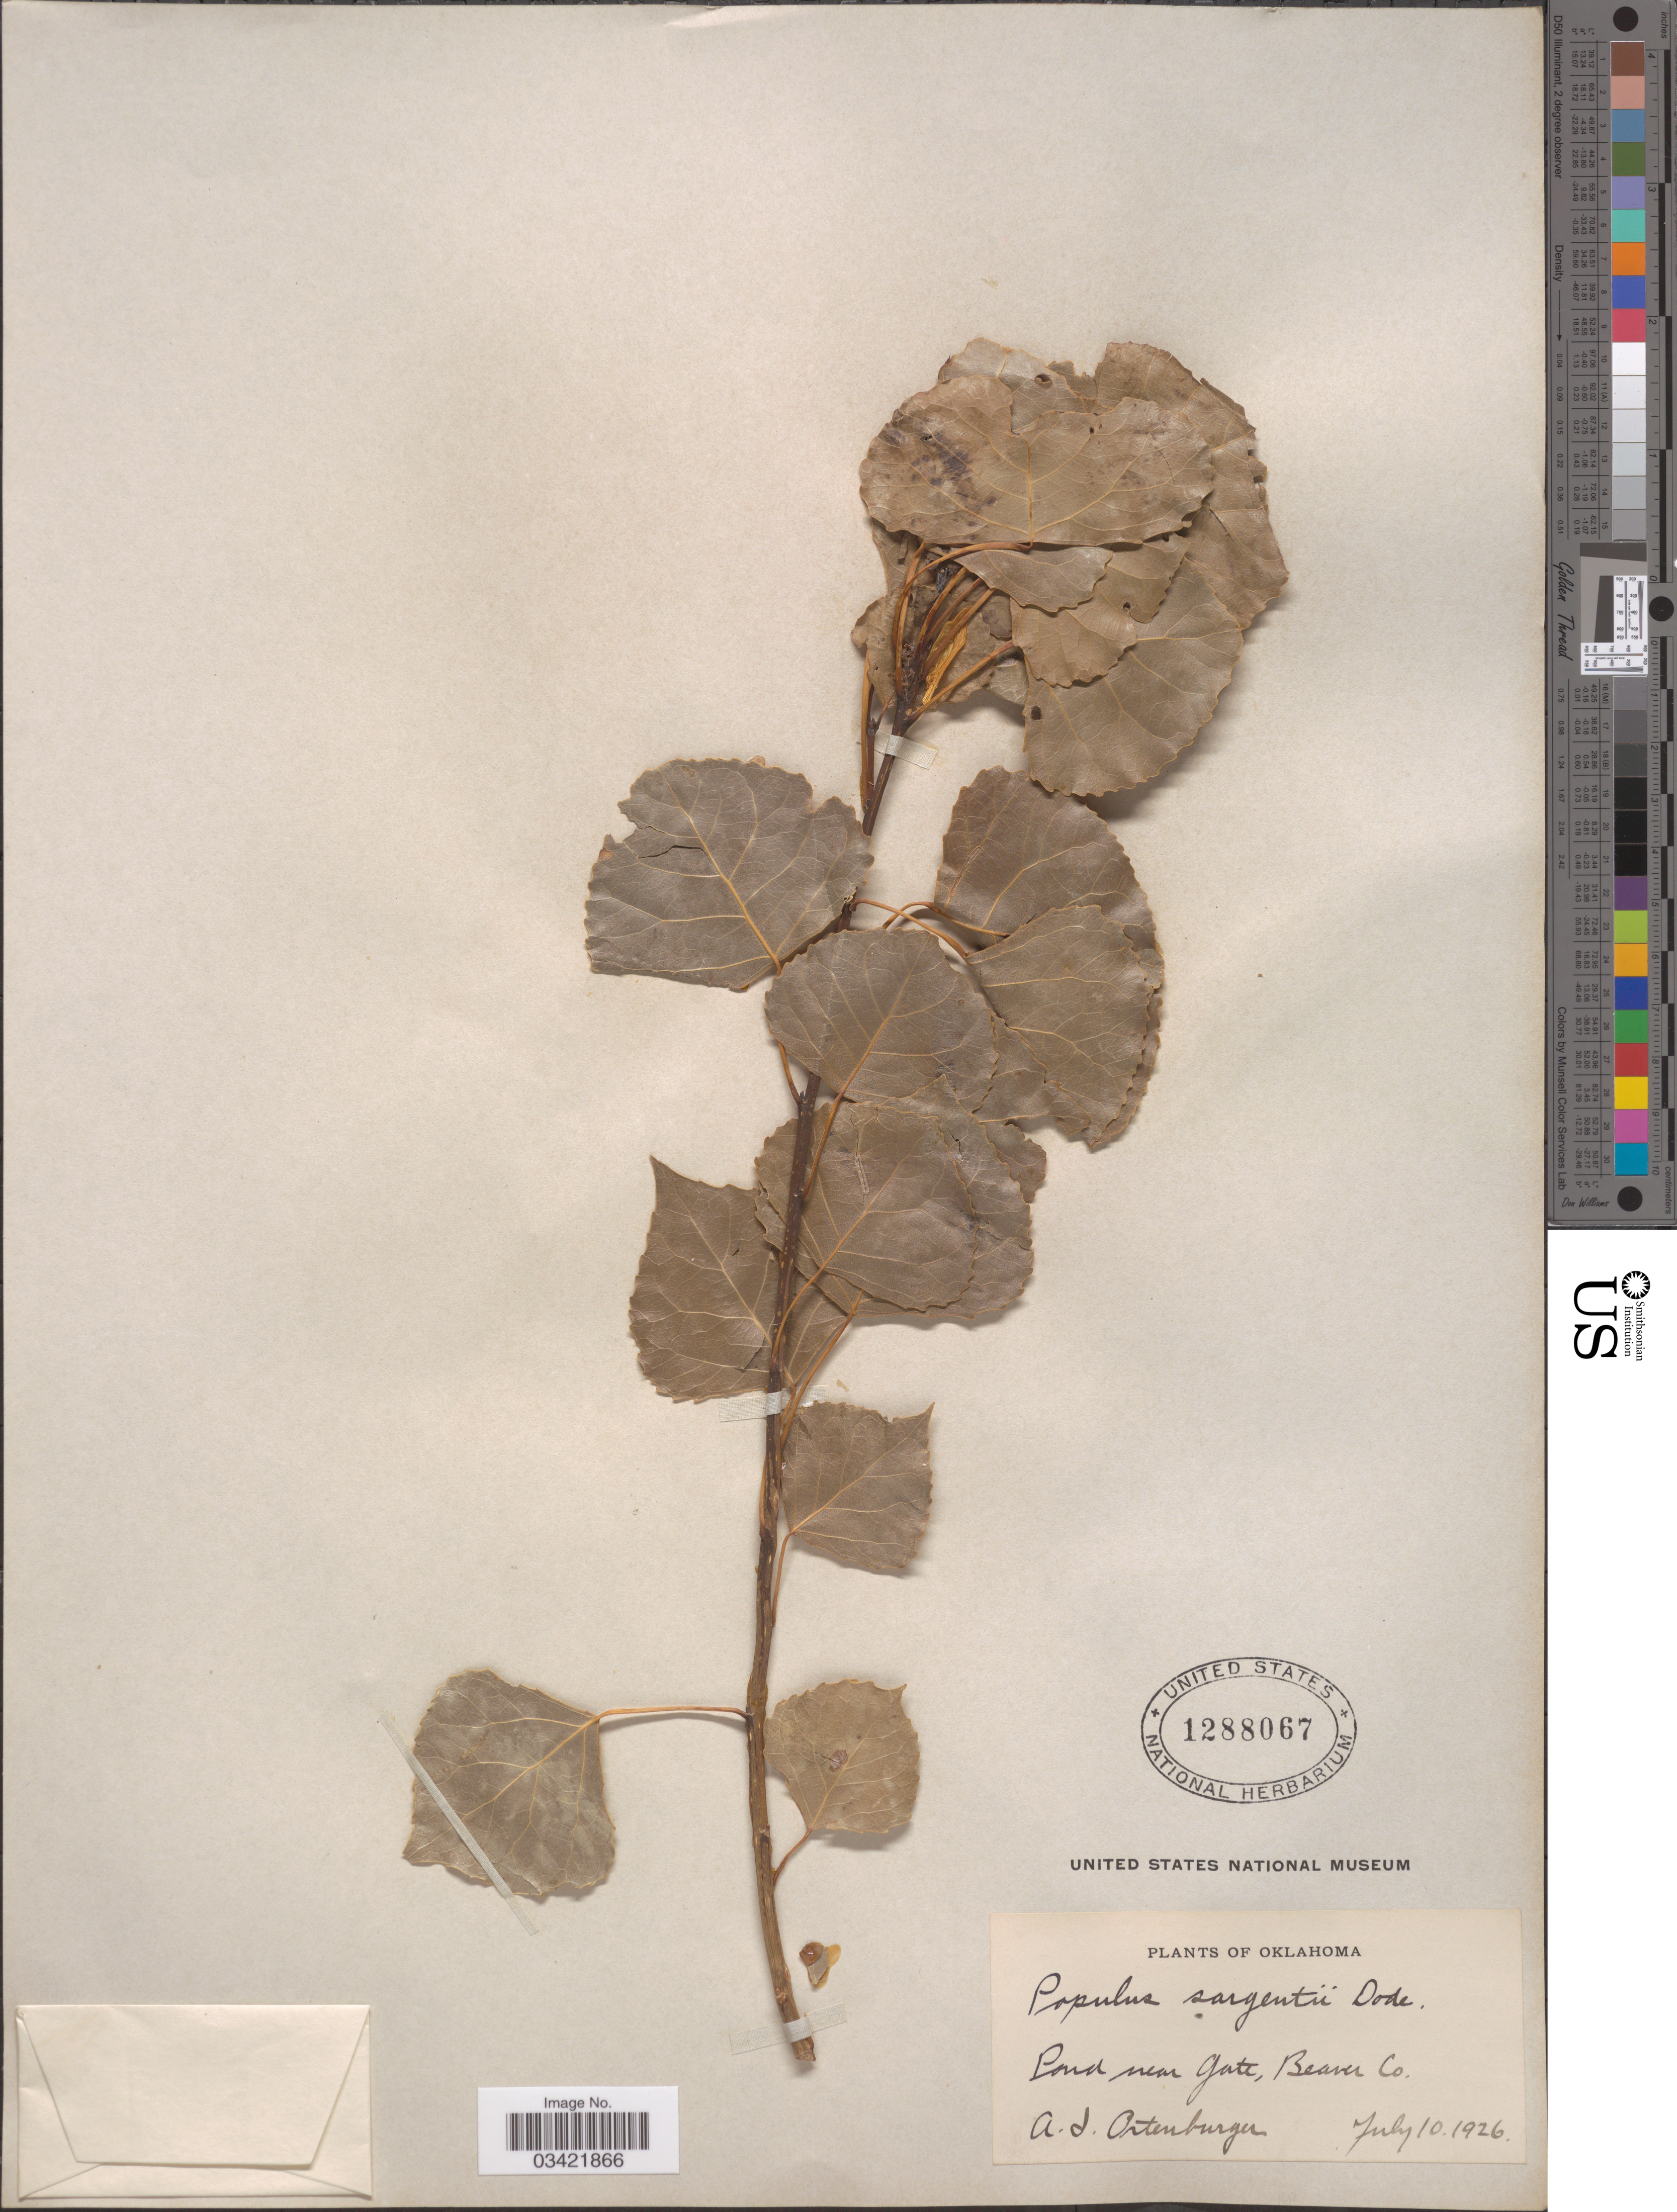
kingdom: Plantae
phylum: Tracheophyta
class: Magnoliopsida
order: Malpighiales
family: Salicaceae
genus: Populus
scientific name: Populus deltoides subsp. monilifera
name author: (Aiton) Eckenw.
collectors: A. Ortenburger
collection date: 1926-07-10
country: United States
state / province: Oklahoma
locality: Pond near Gate, Beaver Co.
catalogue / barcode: US 1288067